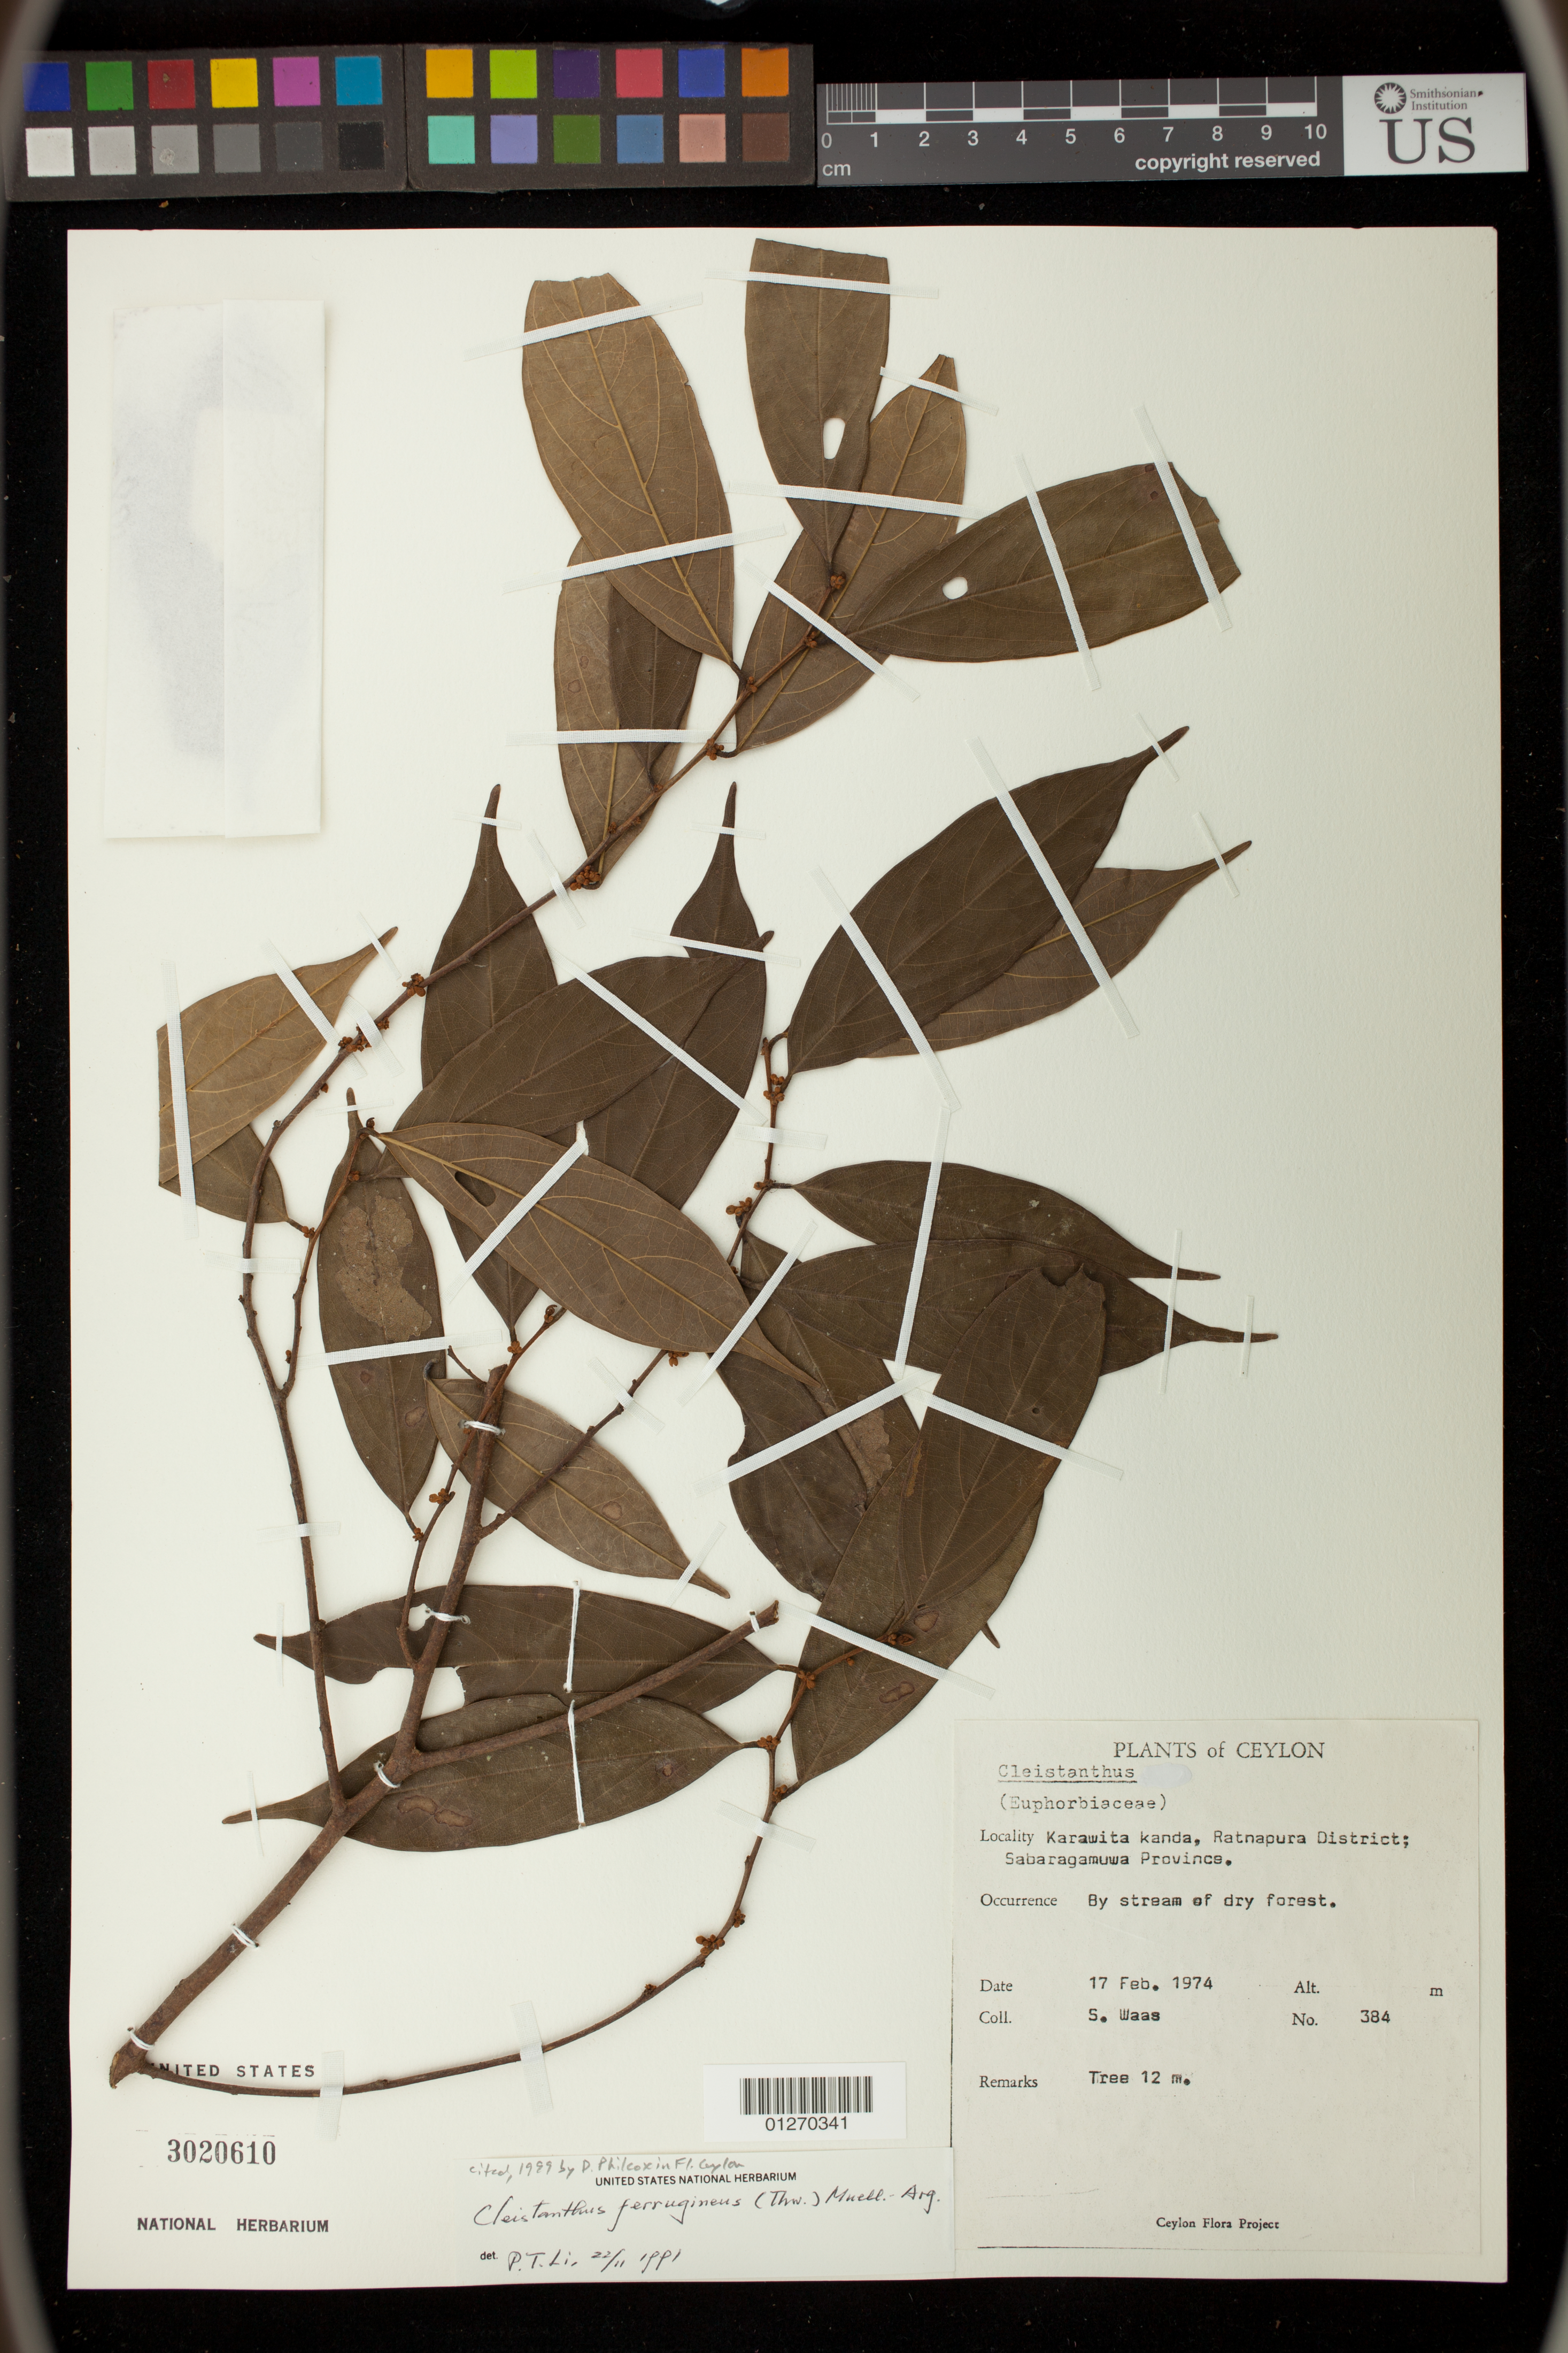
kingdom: Plantae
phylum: Tracheophyta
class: Magnoliopsida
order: Malpighiales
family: Phyllanthaceae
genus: Cleistanthus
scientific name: Cleistanthus ferrugineus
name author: (Thwaites) M. Arg.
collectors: S. Waas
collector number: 384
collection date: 1974-02-17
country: Sri Lanka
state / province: Sabaragamuwa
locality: Karawita kanda, Ratnapura District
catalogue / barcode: US 3020610